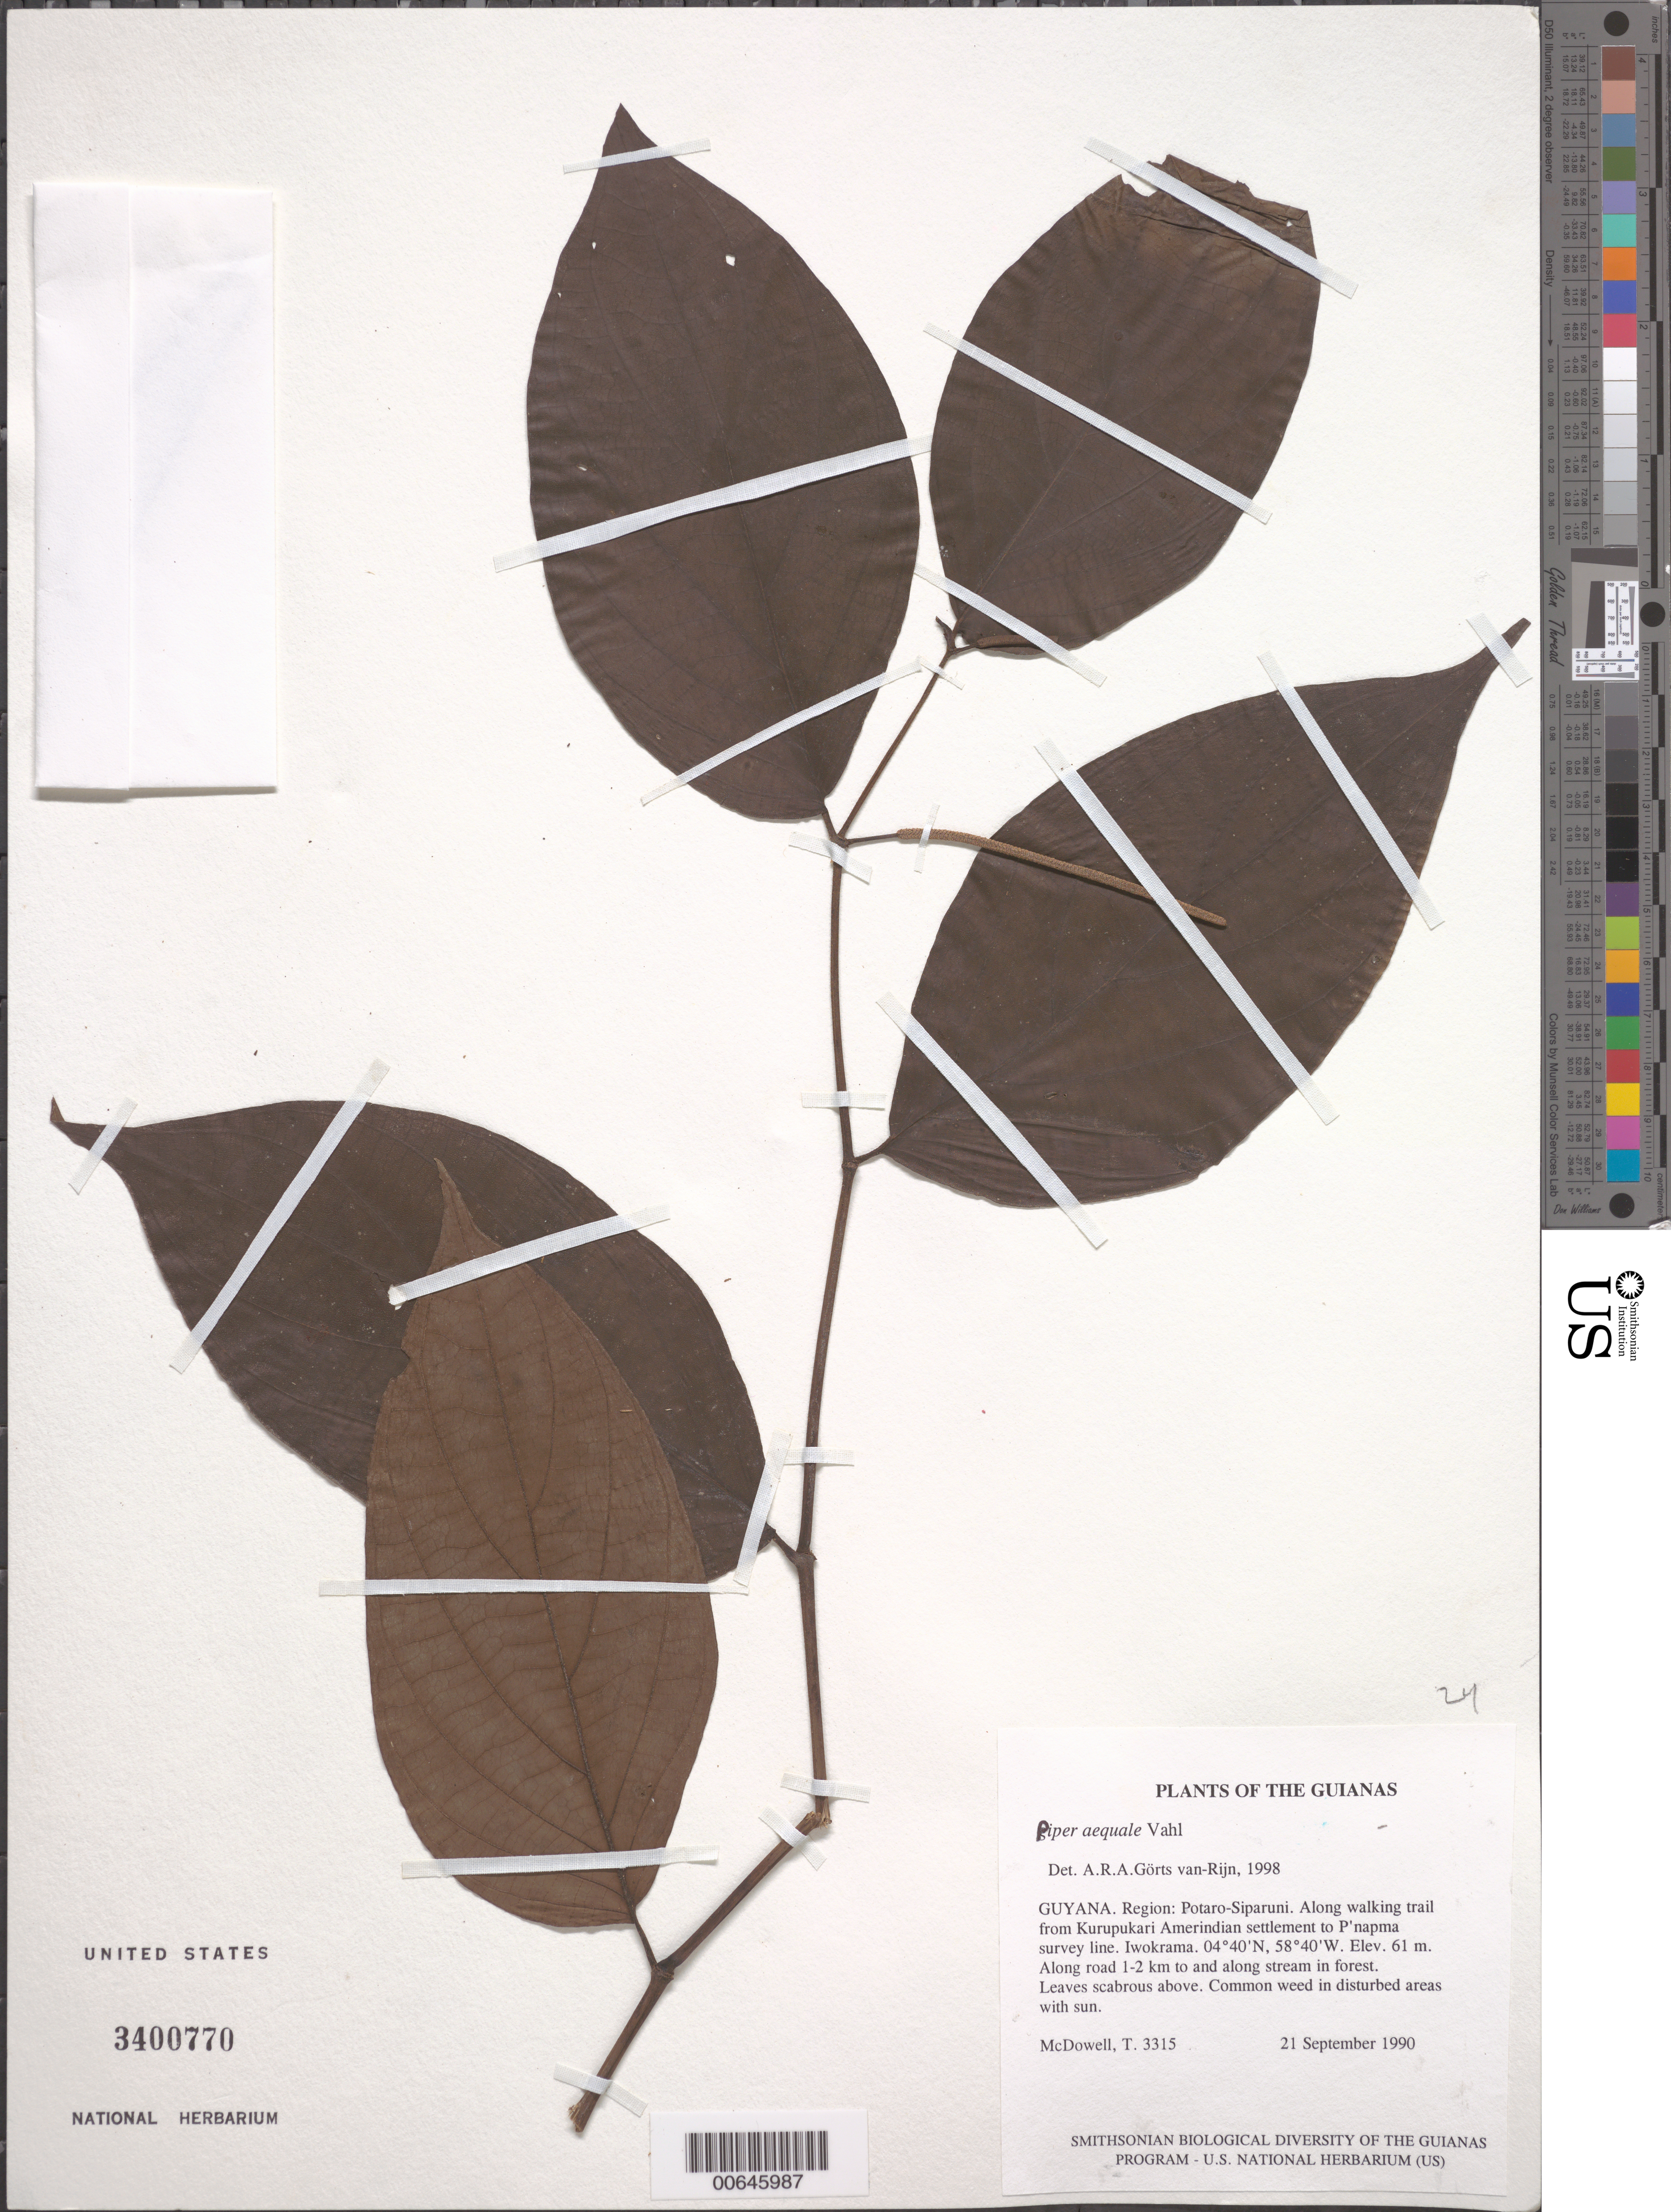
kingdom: Plantae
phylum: Tracheophyta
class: Magnoliopsida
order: Piperales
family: Piperaceae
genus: Piper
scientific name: Piper aequale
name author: Vahl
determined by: Görts-van Rijn, A. R. A.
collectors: T. McDowell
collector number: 3315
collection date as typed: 21 September 1990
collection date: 1990-09-21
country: Guyana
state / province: Potaro-Siparuni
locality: Trail from Kurupukari Amerindian settlement to Paranapanema survey line, 1-2 km from road. Iwokrama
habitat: Along road and stream in forest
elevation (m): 60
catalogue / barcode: US 3400770